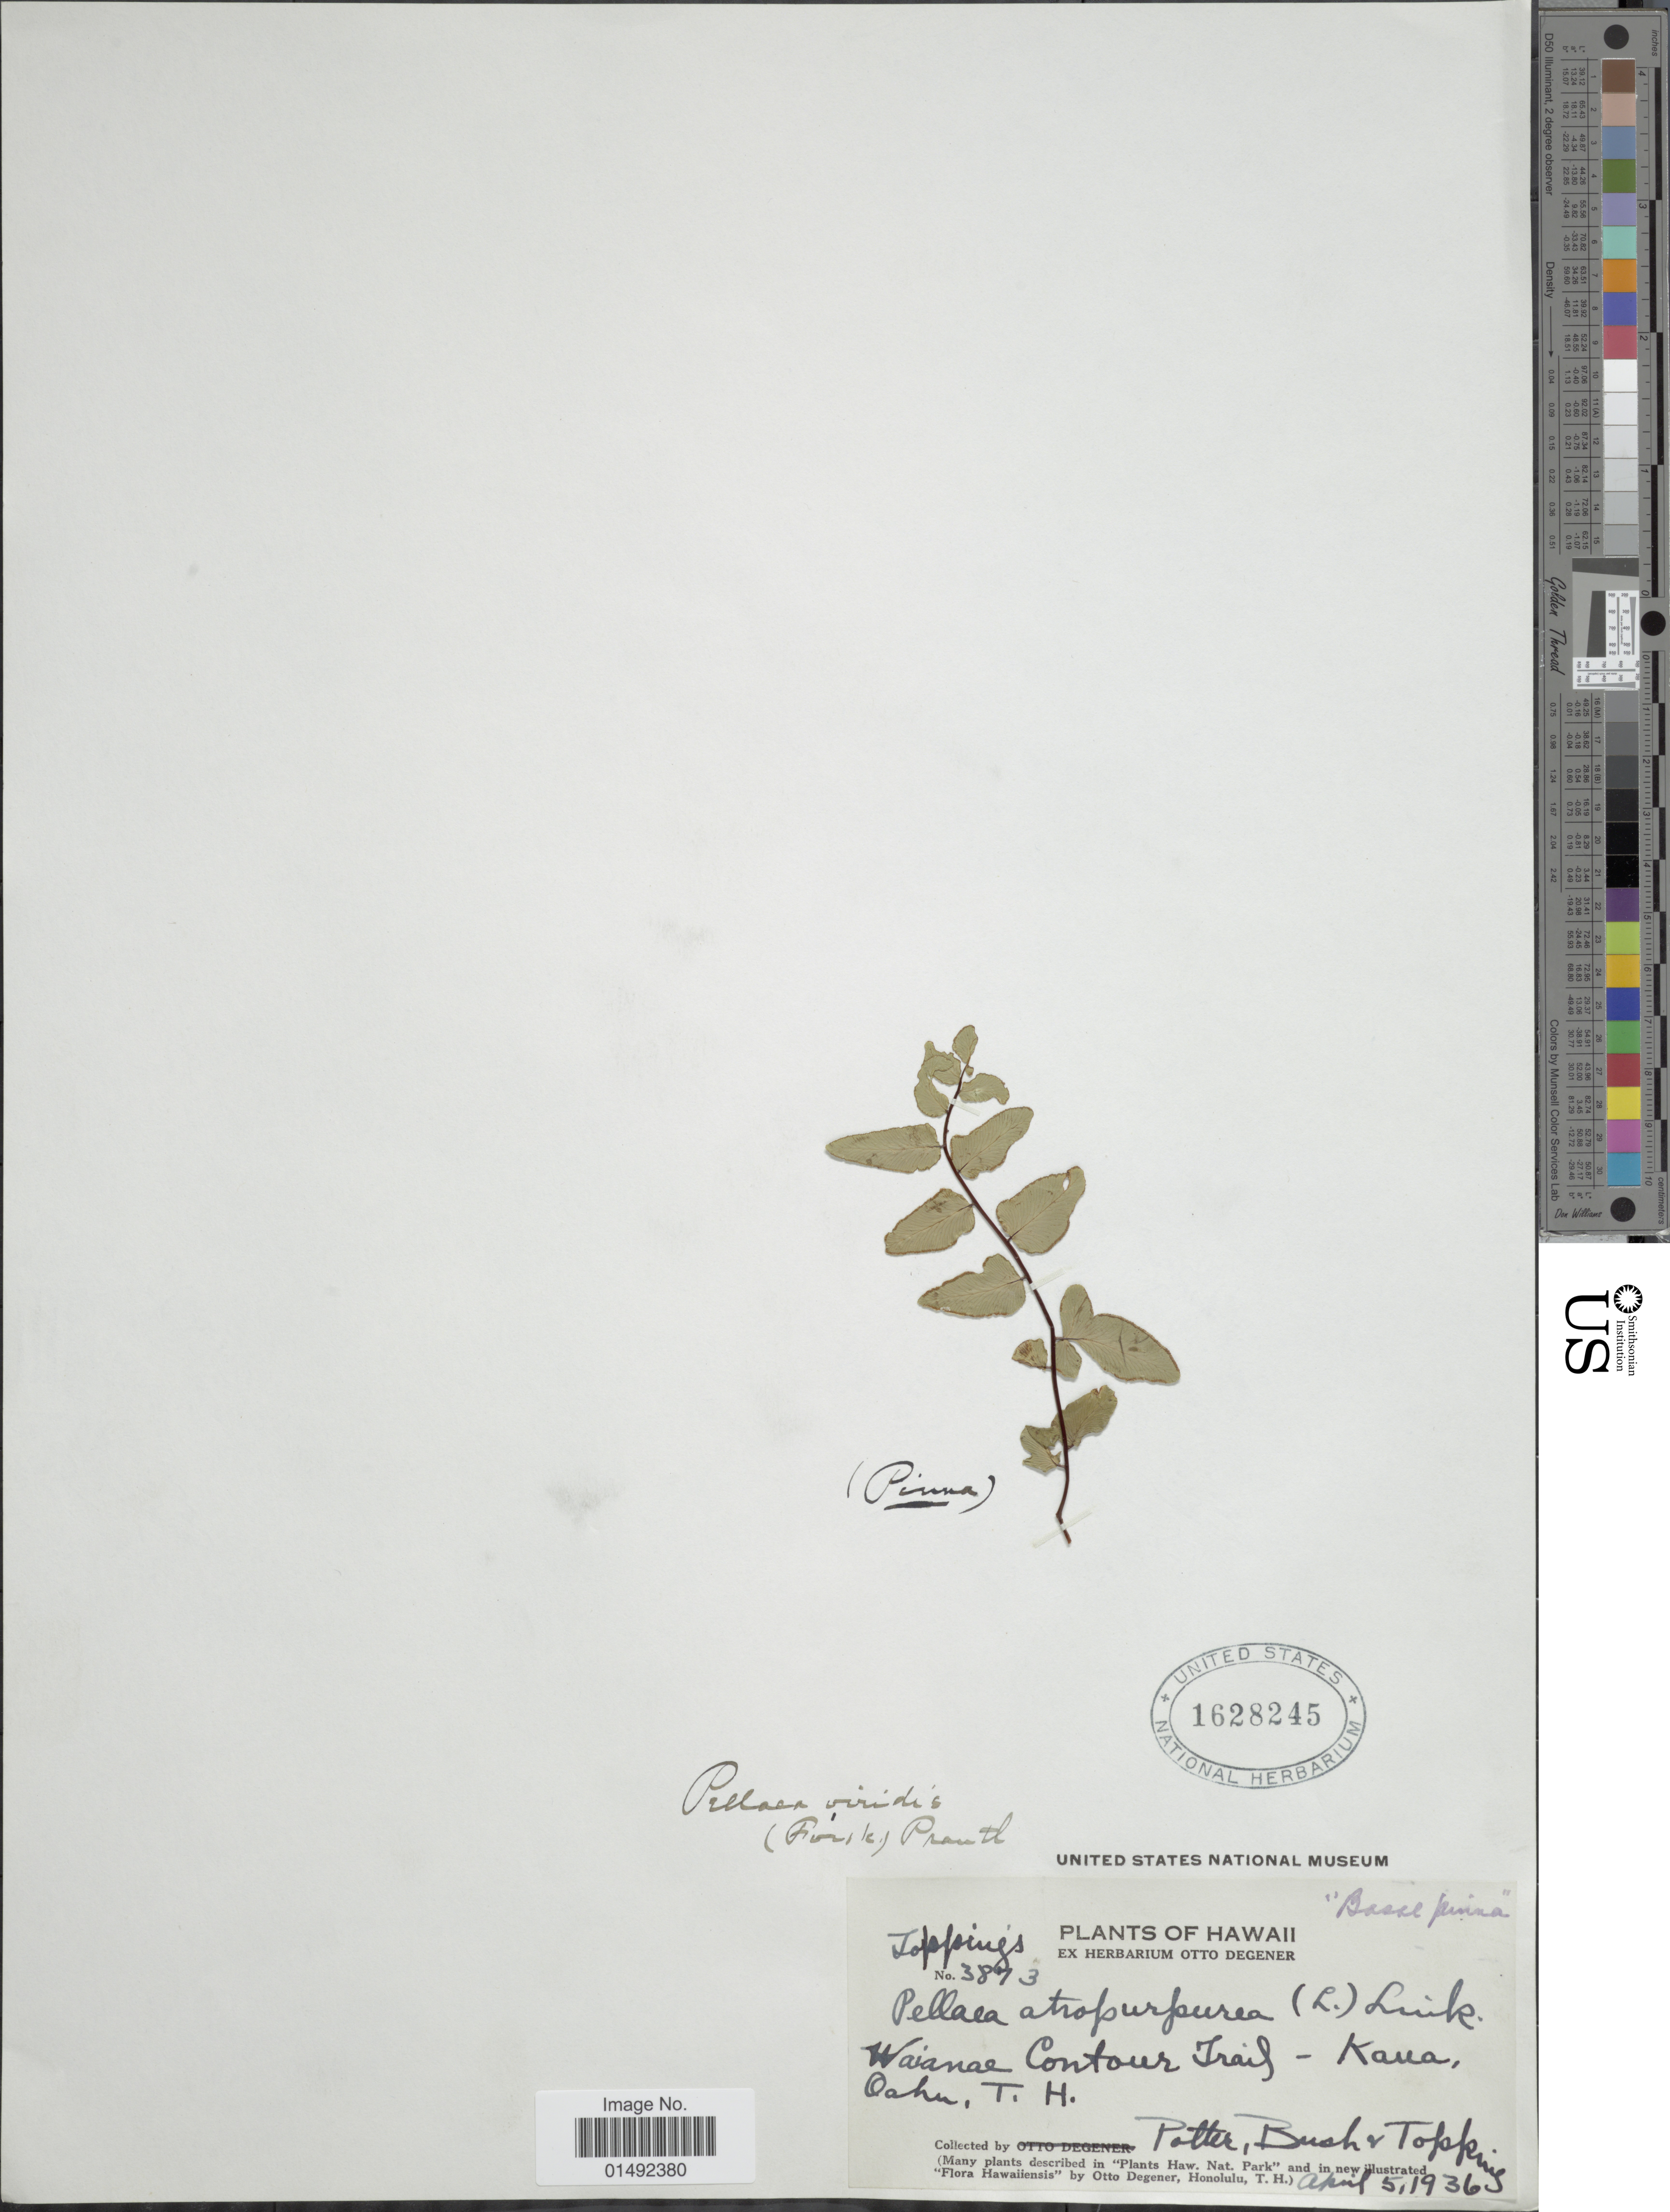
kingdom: Plantae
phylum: Tracheophyta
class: Polypodiopsida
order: Polypodiales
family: Pteridaceae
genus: Pellaea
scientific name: Pellaea sp.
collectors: -. Potter, -- Bush & D. L. Topping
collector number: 3873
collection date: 1936-04-05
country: United States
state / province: Hawaii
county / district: Honolulu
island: Oahu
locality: Waianae Contour Trail - Kana, Oahu, T.H.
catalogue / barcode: US 1628245